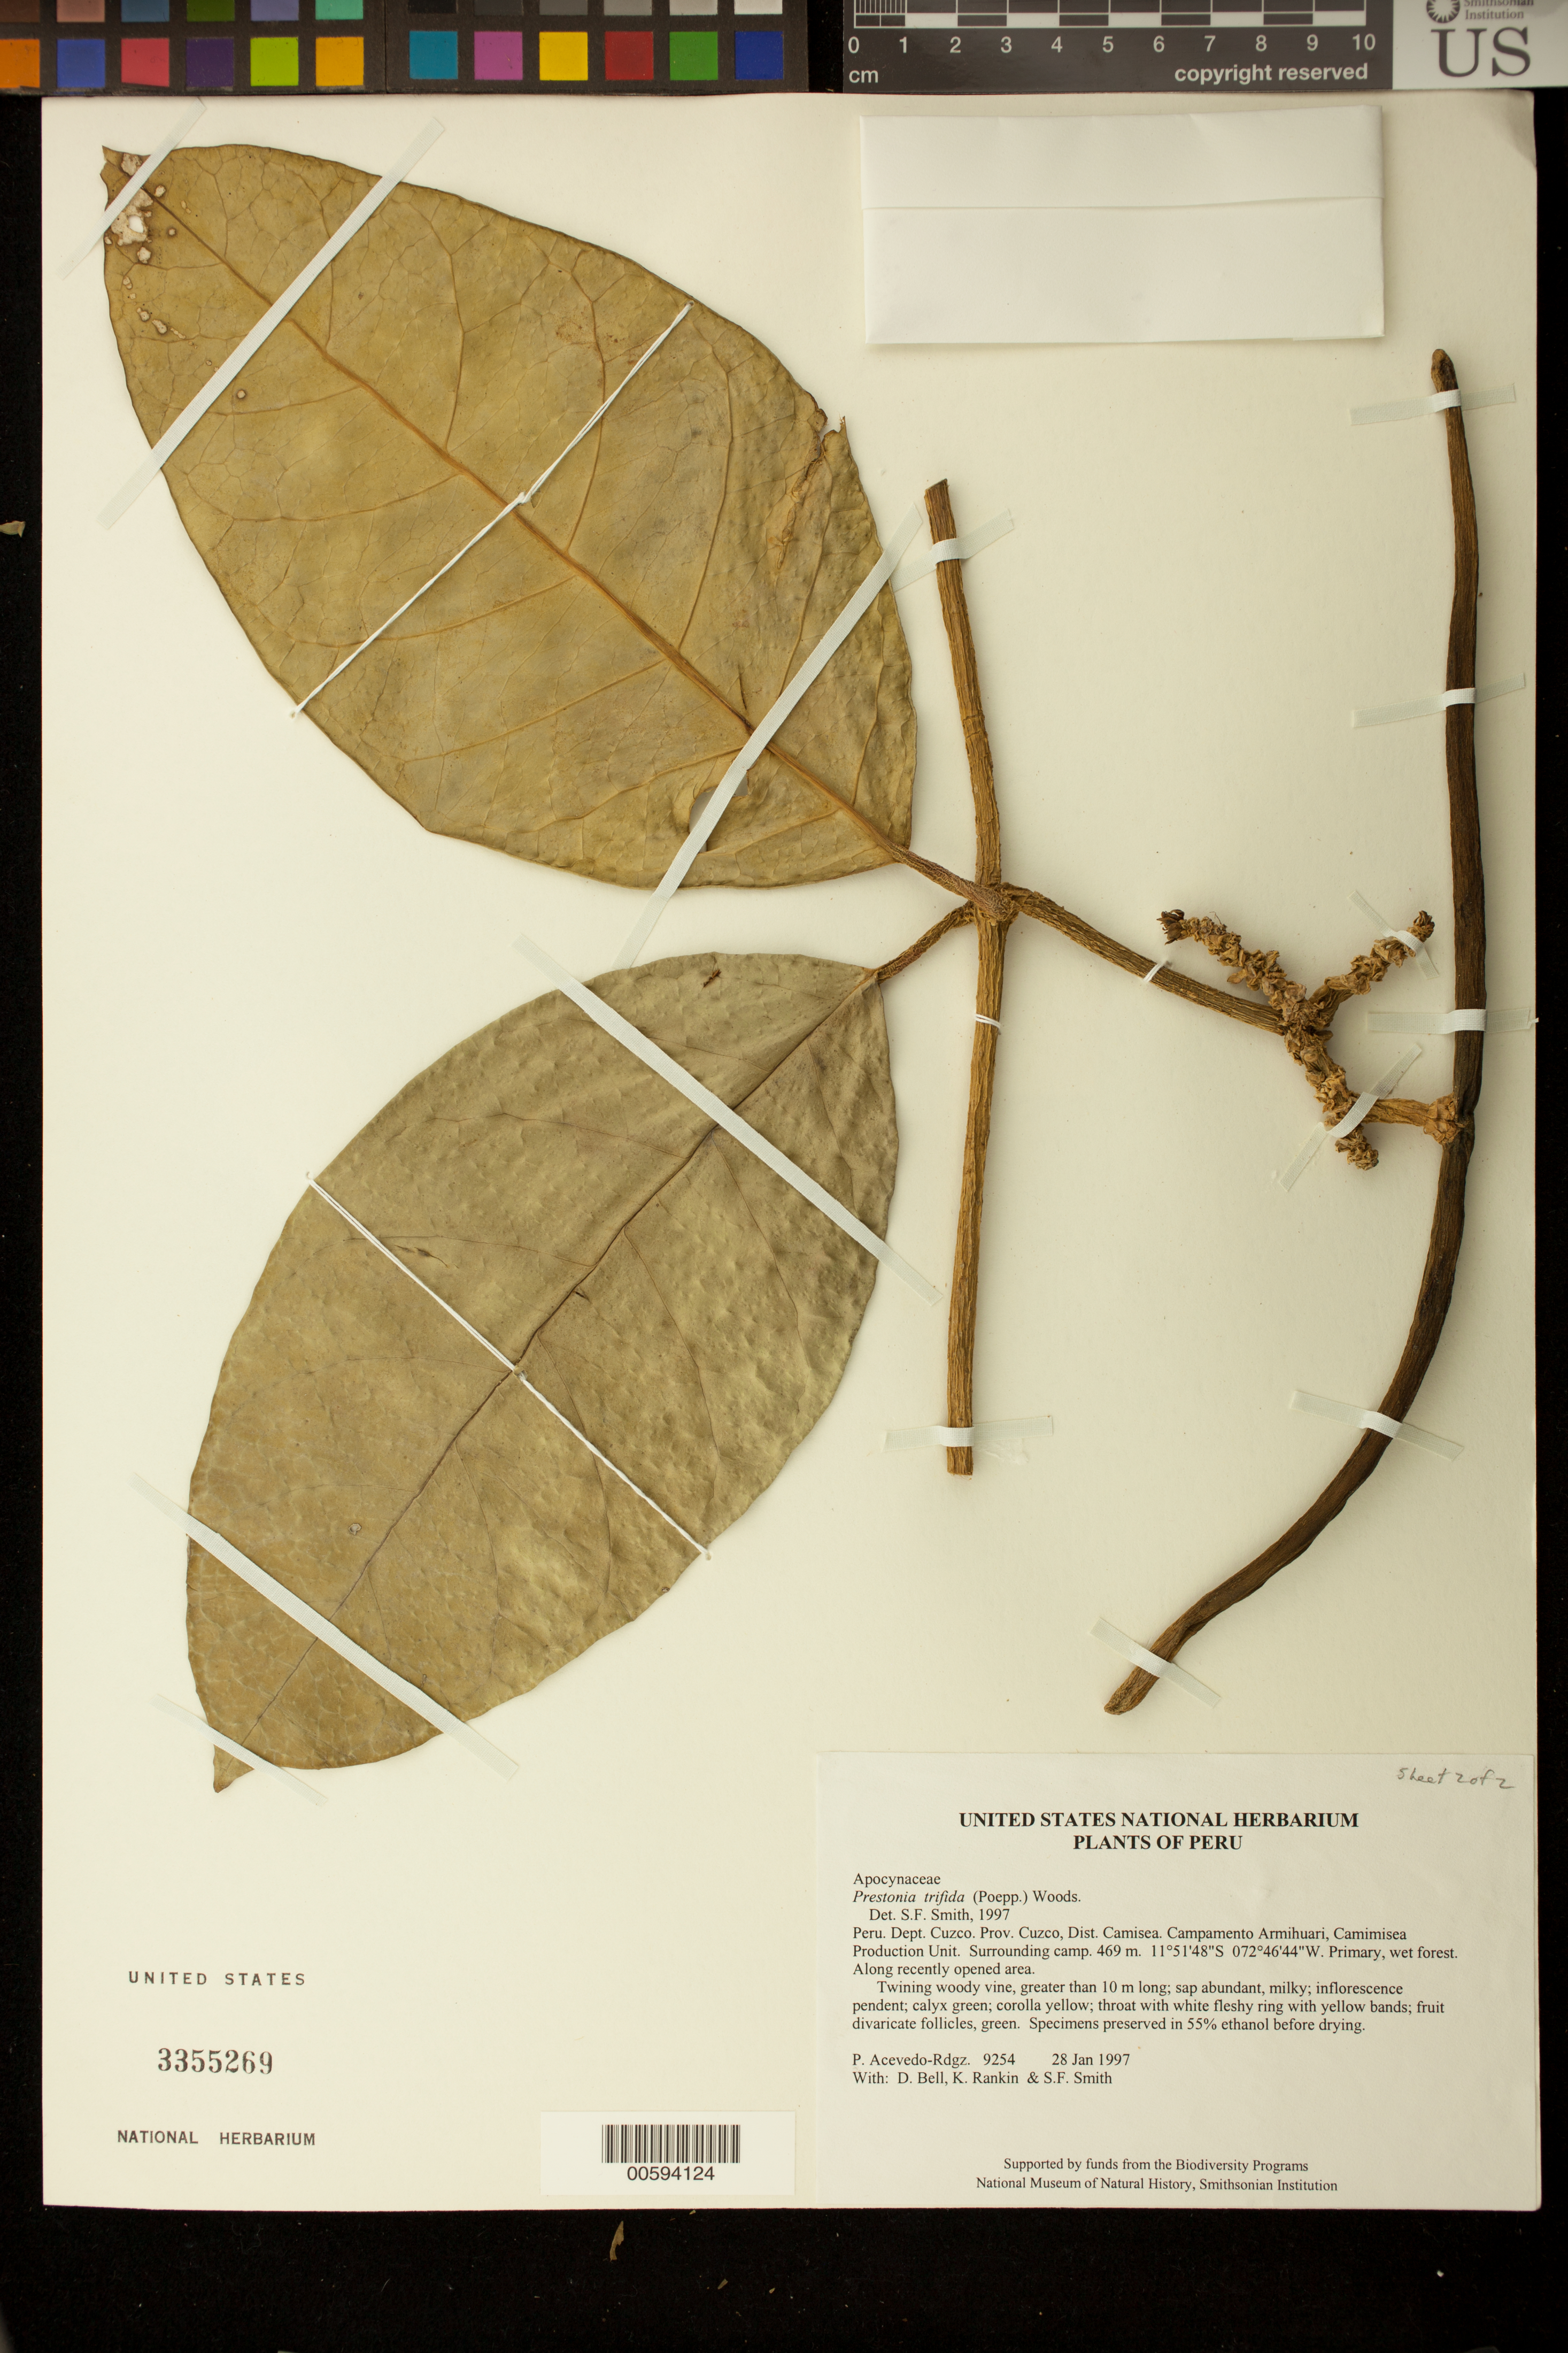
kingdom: Plantae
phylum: Tracheophyta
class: Magnoliopsida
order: Gentianales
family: Apocynaceae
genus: Prestonia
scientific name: Prestonia trifida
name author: (Poepp.) Woodson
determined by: Smith, Stephen F., (US), NMNH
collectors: P. Acevedo-Rodr., D. A. Bell, K. B. Rankin & S.F. Smith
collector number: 9254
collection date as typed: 28 Jan 1997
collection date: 1997-01-28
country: Peru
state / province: Cusco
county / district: Cusco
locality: Districto Camisea, Campamento Armihuari, Camimisea Production Unit. Surrounding camp.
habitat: Primary, wet forest. Along recently opened area.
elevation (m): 469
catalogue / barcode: US 3355269